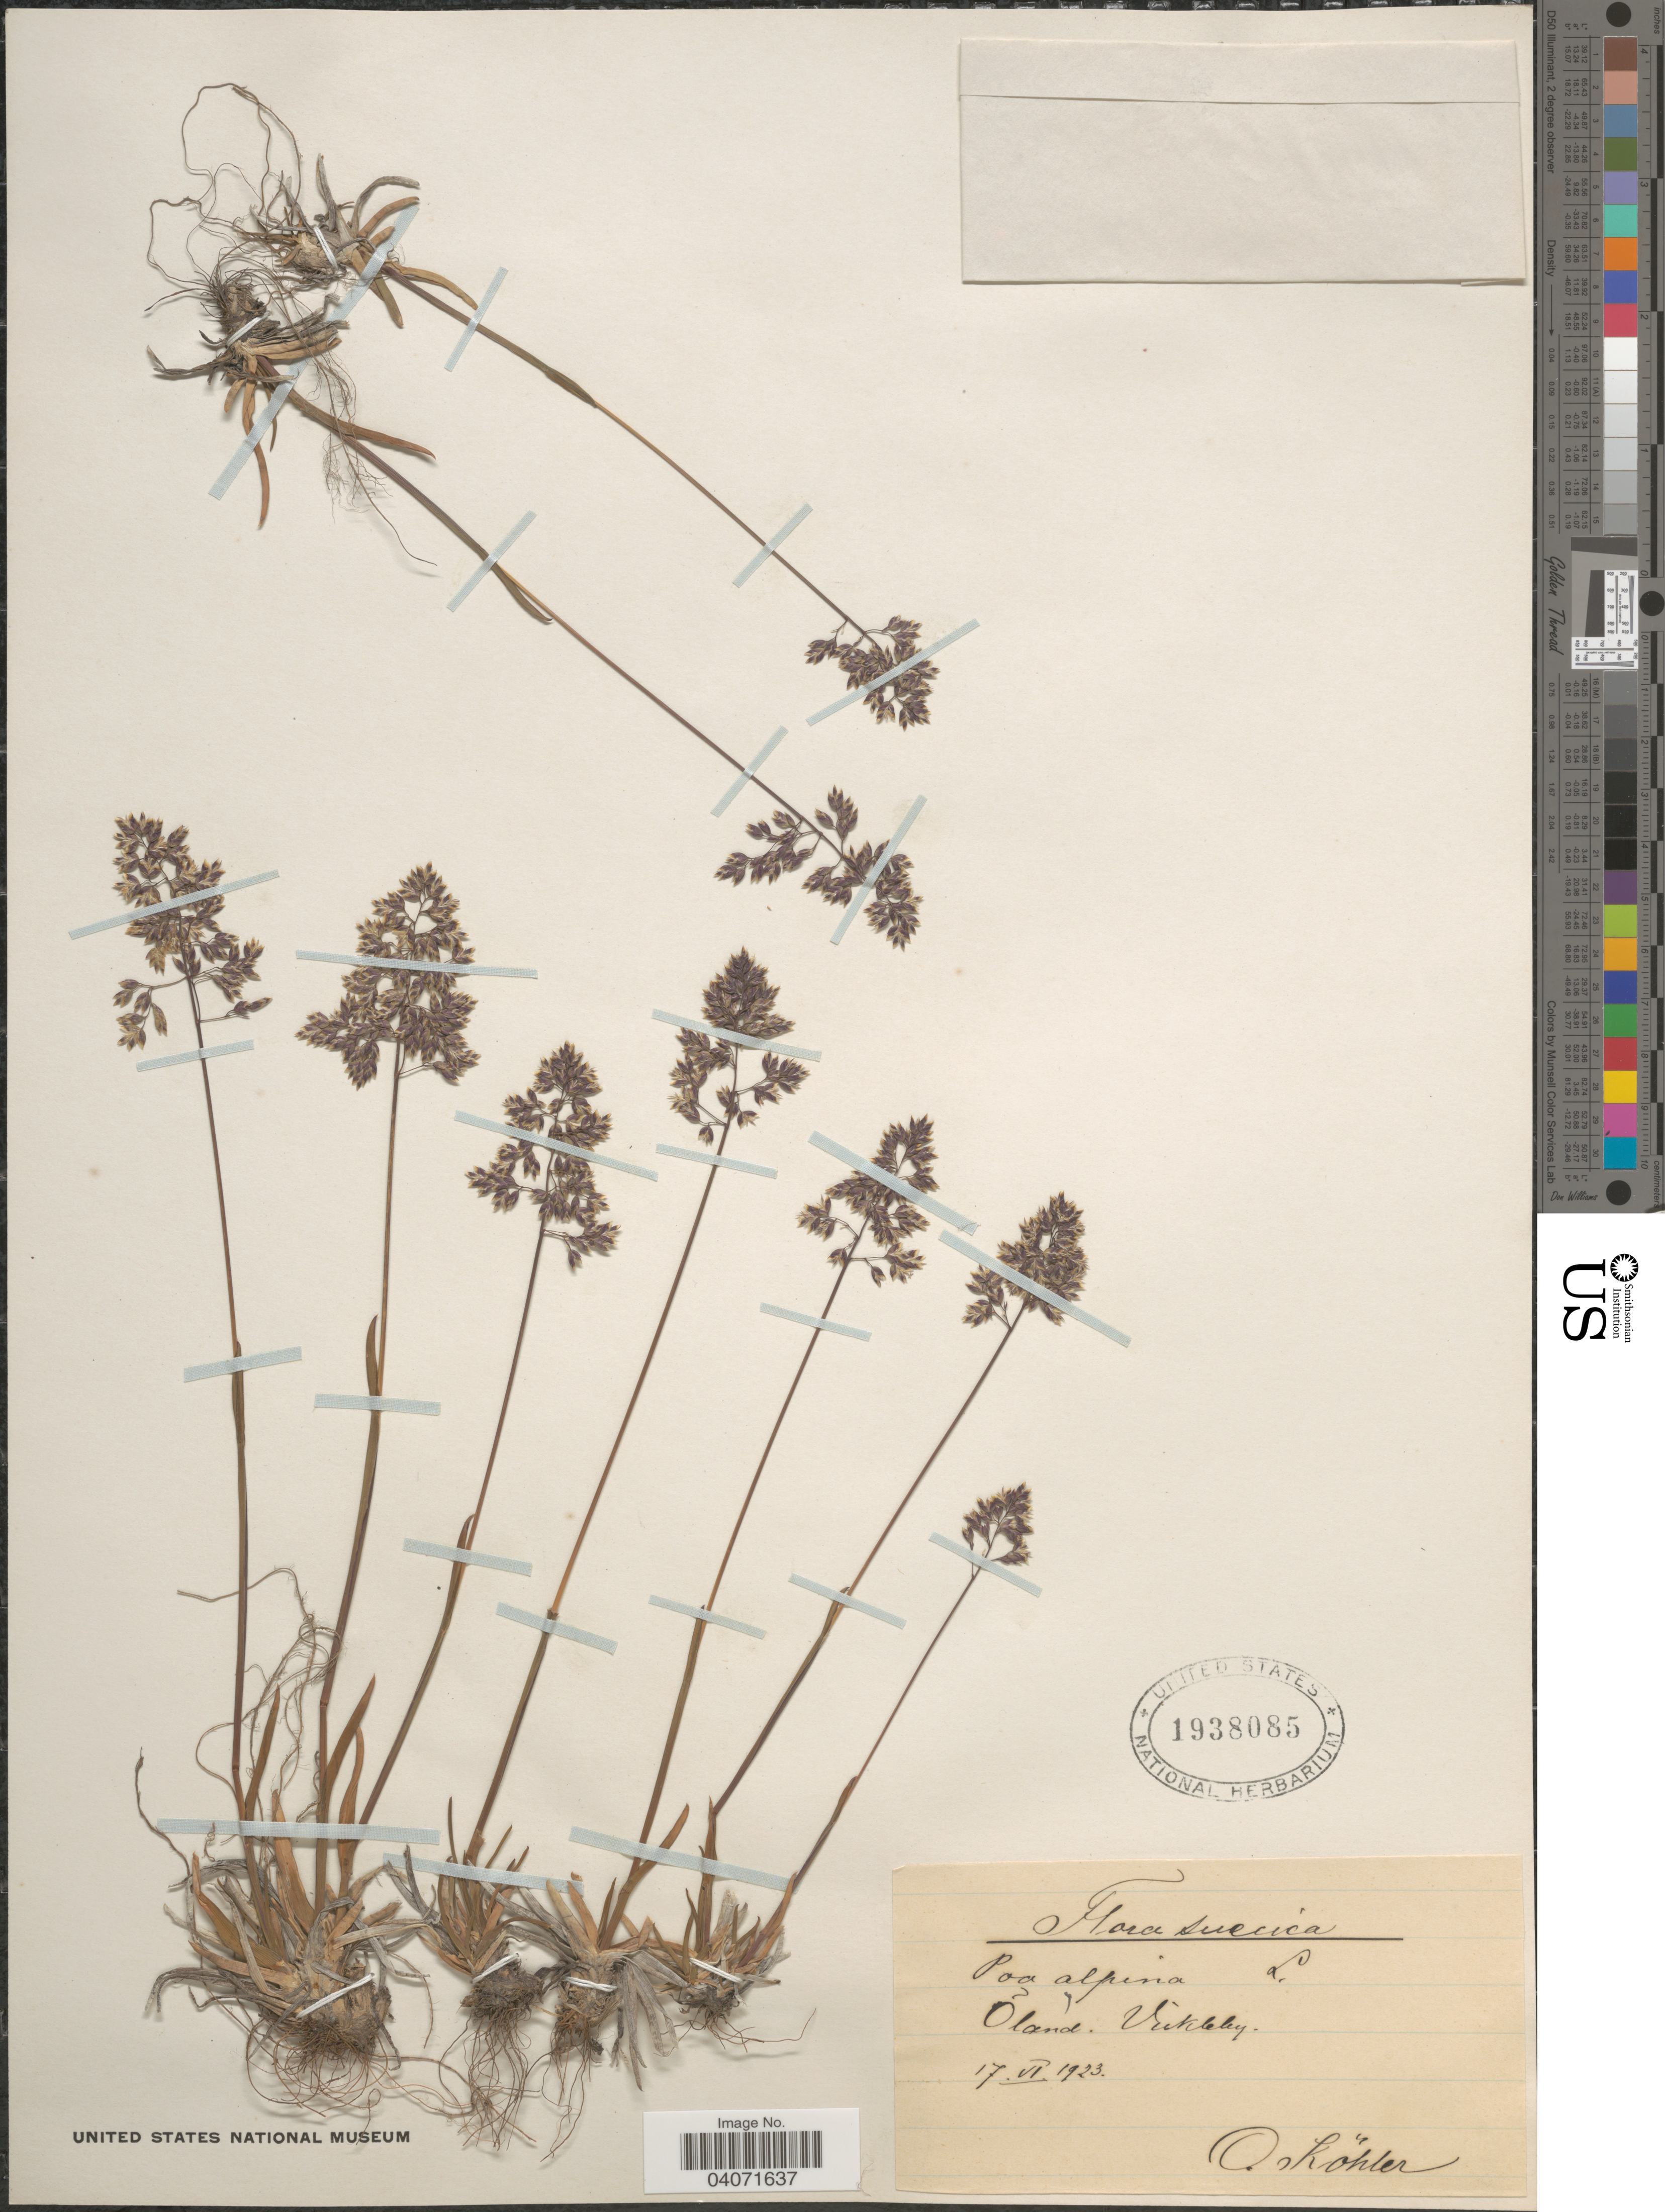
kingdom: Plantae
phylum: Tracheophyta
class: Liliopsida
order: Poales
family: Poaceae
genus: Poa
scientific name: Poa alpina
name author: L.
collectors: O. Köhler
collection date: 1923-06-17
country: Sweden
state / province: Kalmar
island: Oland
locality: Suecica. Öland. Vickleby.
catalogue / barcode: US 1938085